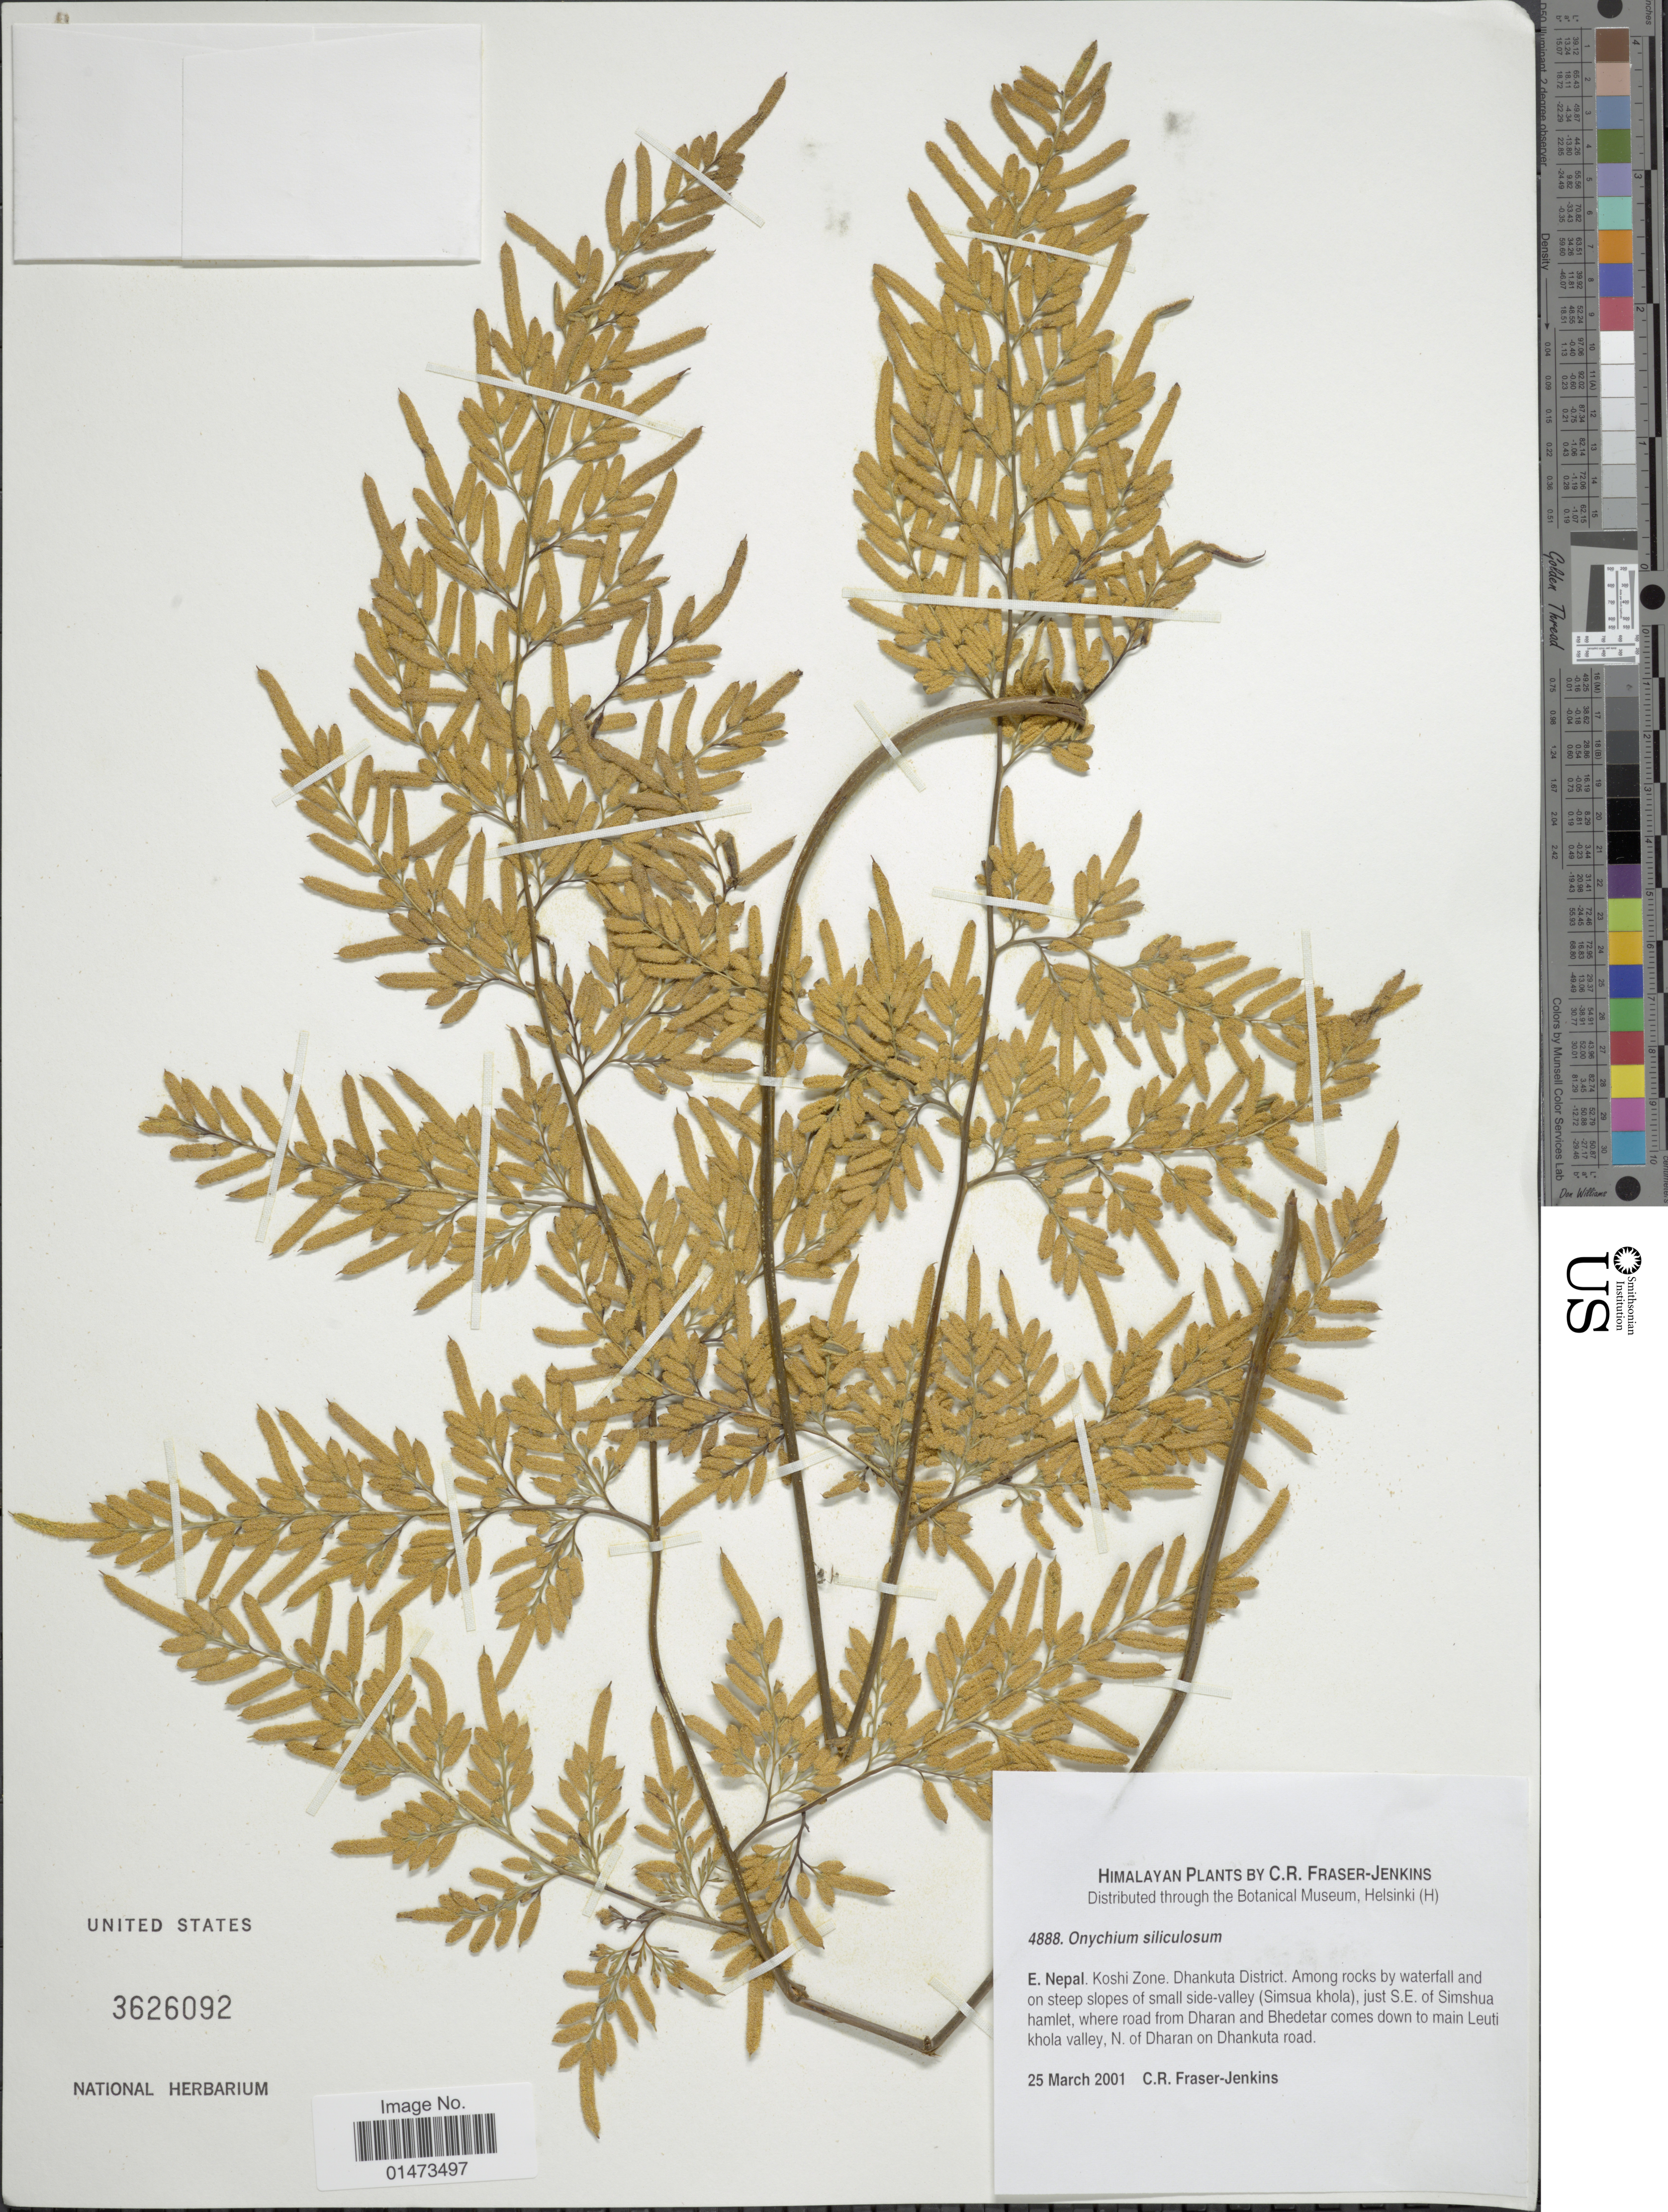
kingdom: Plantae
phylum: Tracheophyta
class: Polypodiopsida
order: Polypodiales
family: Pteridaceae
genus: Onychium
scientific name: Onychium siliculosum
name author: (Desv.) C. Chr.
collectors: C. R. Fraser-Jenkins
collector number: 4888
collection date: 2001-03-25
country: Nepal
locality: E. Nepal. Koshi Zone. Dhankuta District. Among rocks by waterfall and on steep slopes of small side-valley (Simsua khola), just S.E. of Simshua hamlet, where road from Dharan and Bhedetar comes down to main Leuti khola valley, N. of Dharan on Dhankuta road. Himalaya.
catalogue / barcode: US 3626092